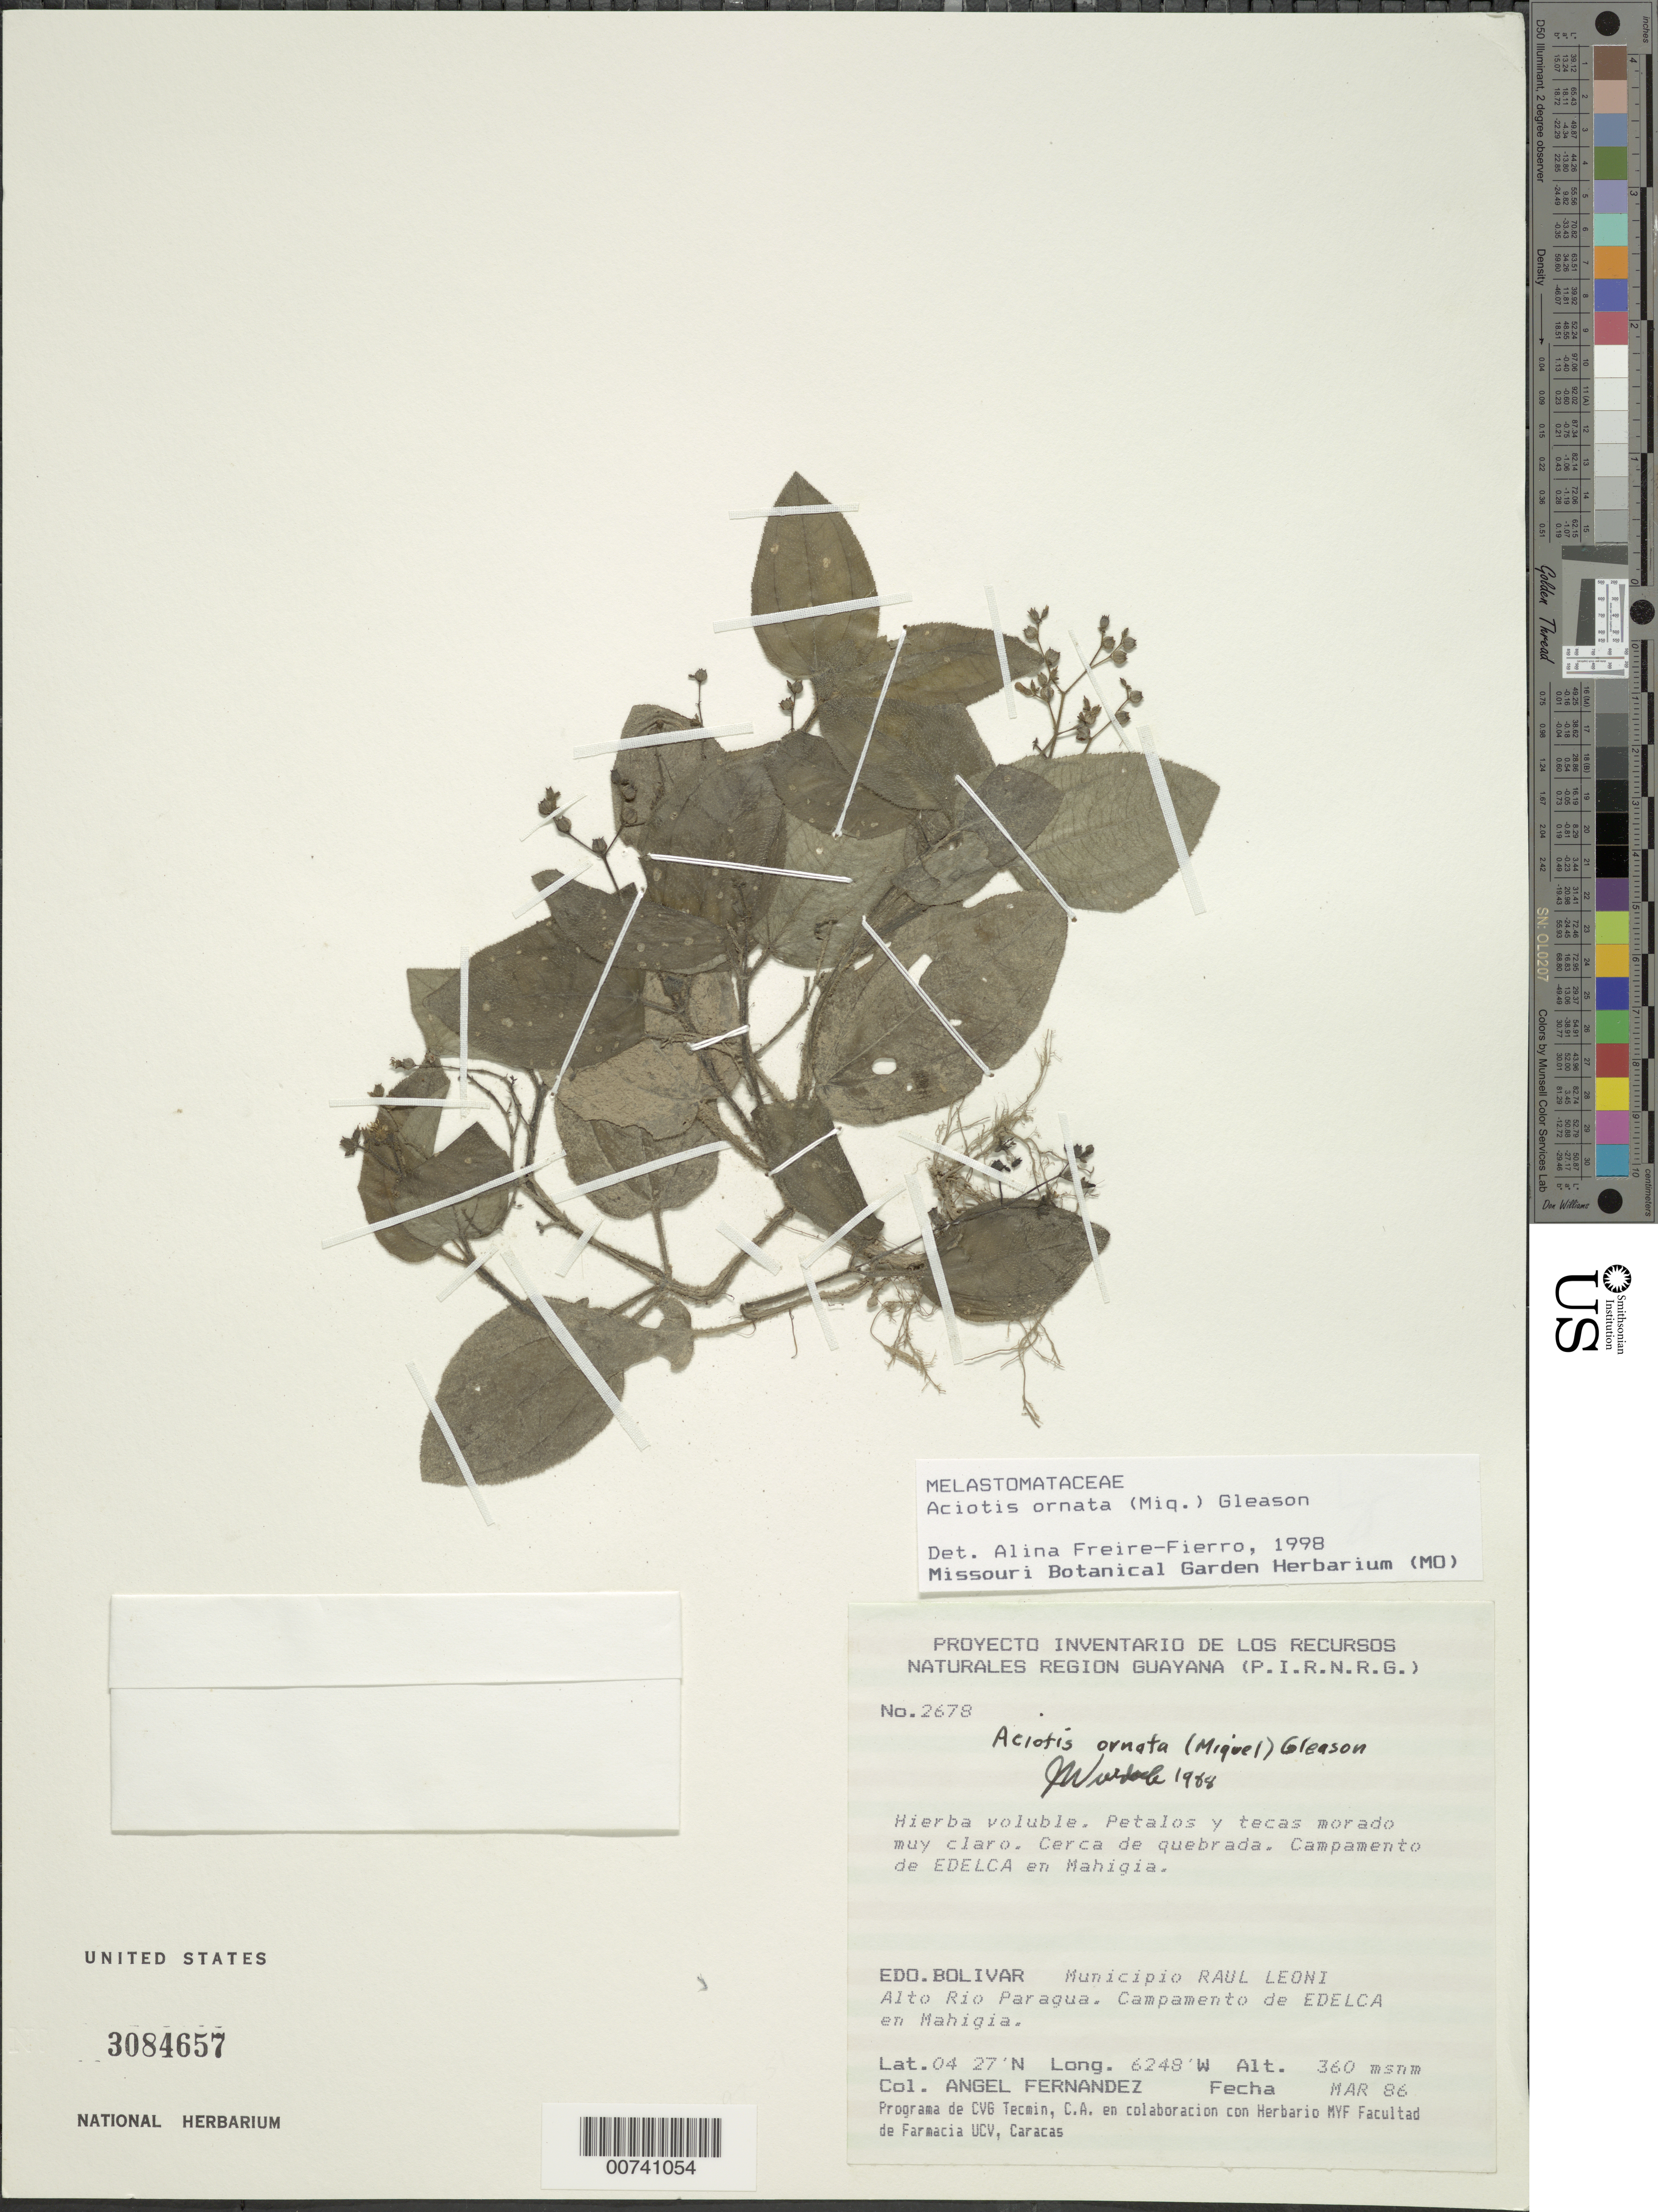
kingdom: Plantae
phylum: Tracheophyta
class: Magnoliopsida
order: Myrtales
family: Melastomataceae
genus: Aciotis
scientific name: Aciotis ornata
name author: (Miq.) Gleason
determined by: Freire-Fierro, A.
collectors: A. Fernández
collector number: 2678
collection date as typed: Mar-86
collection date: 1986-03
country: Venezuela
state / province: Bolívar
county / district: Angostura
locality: Mun. Raúl Leoni [=Angostura], Alto Río Paragua; Campamento de EDELCA en Mahigia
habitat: Near quebrada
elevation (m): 360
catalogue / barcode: US 3084657